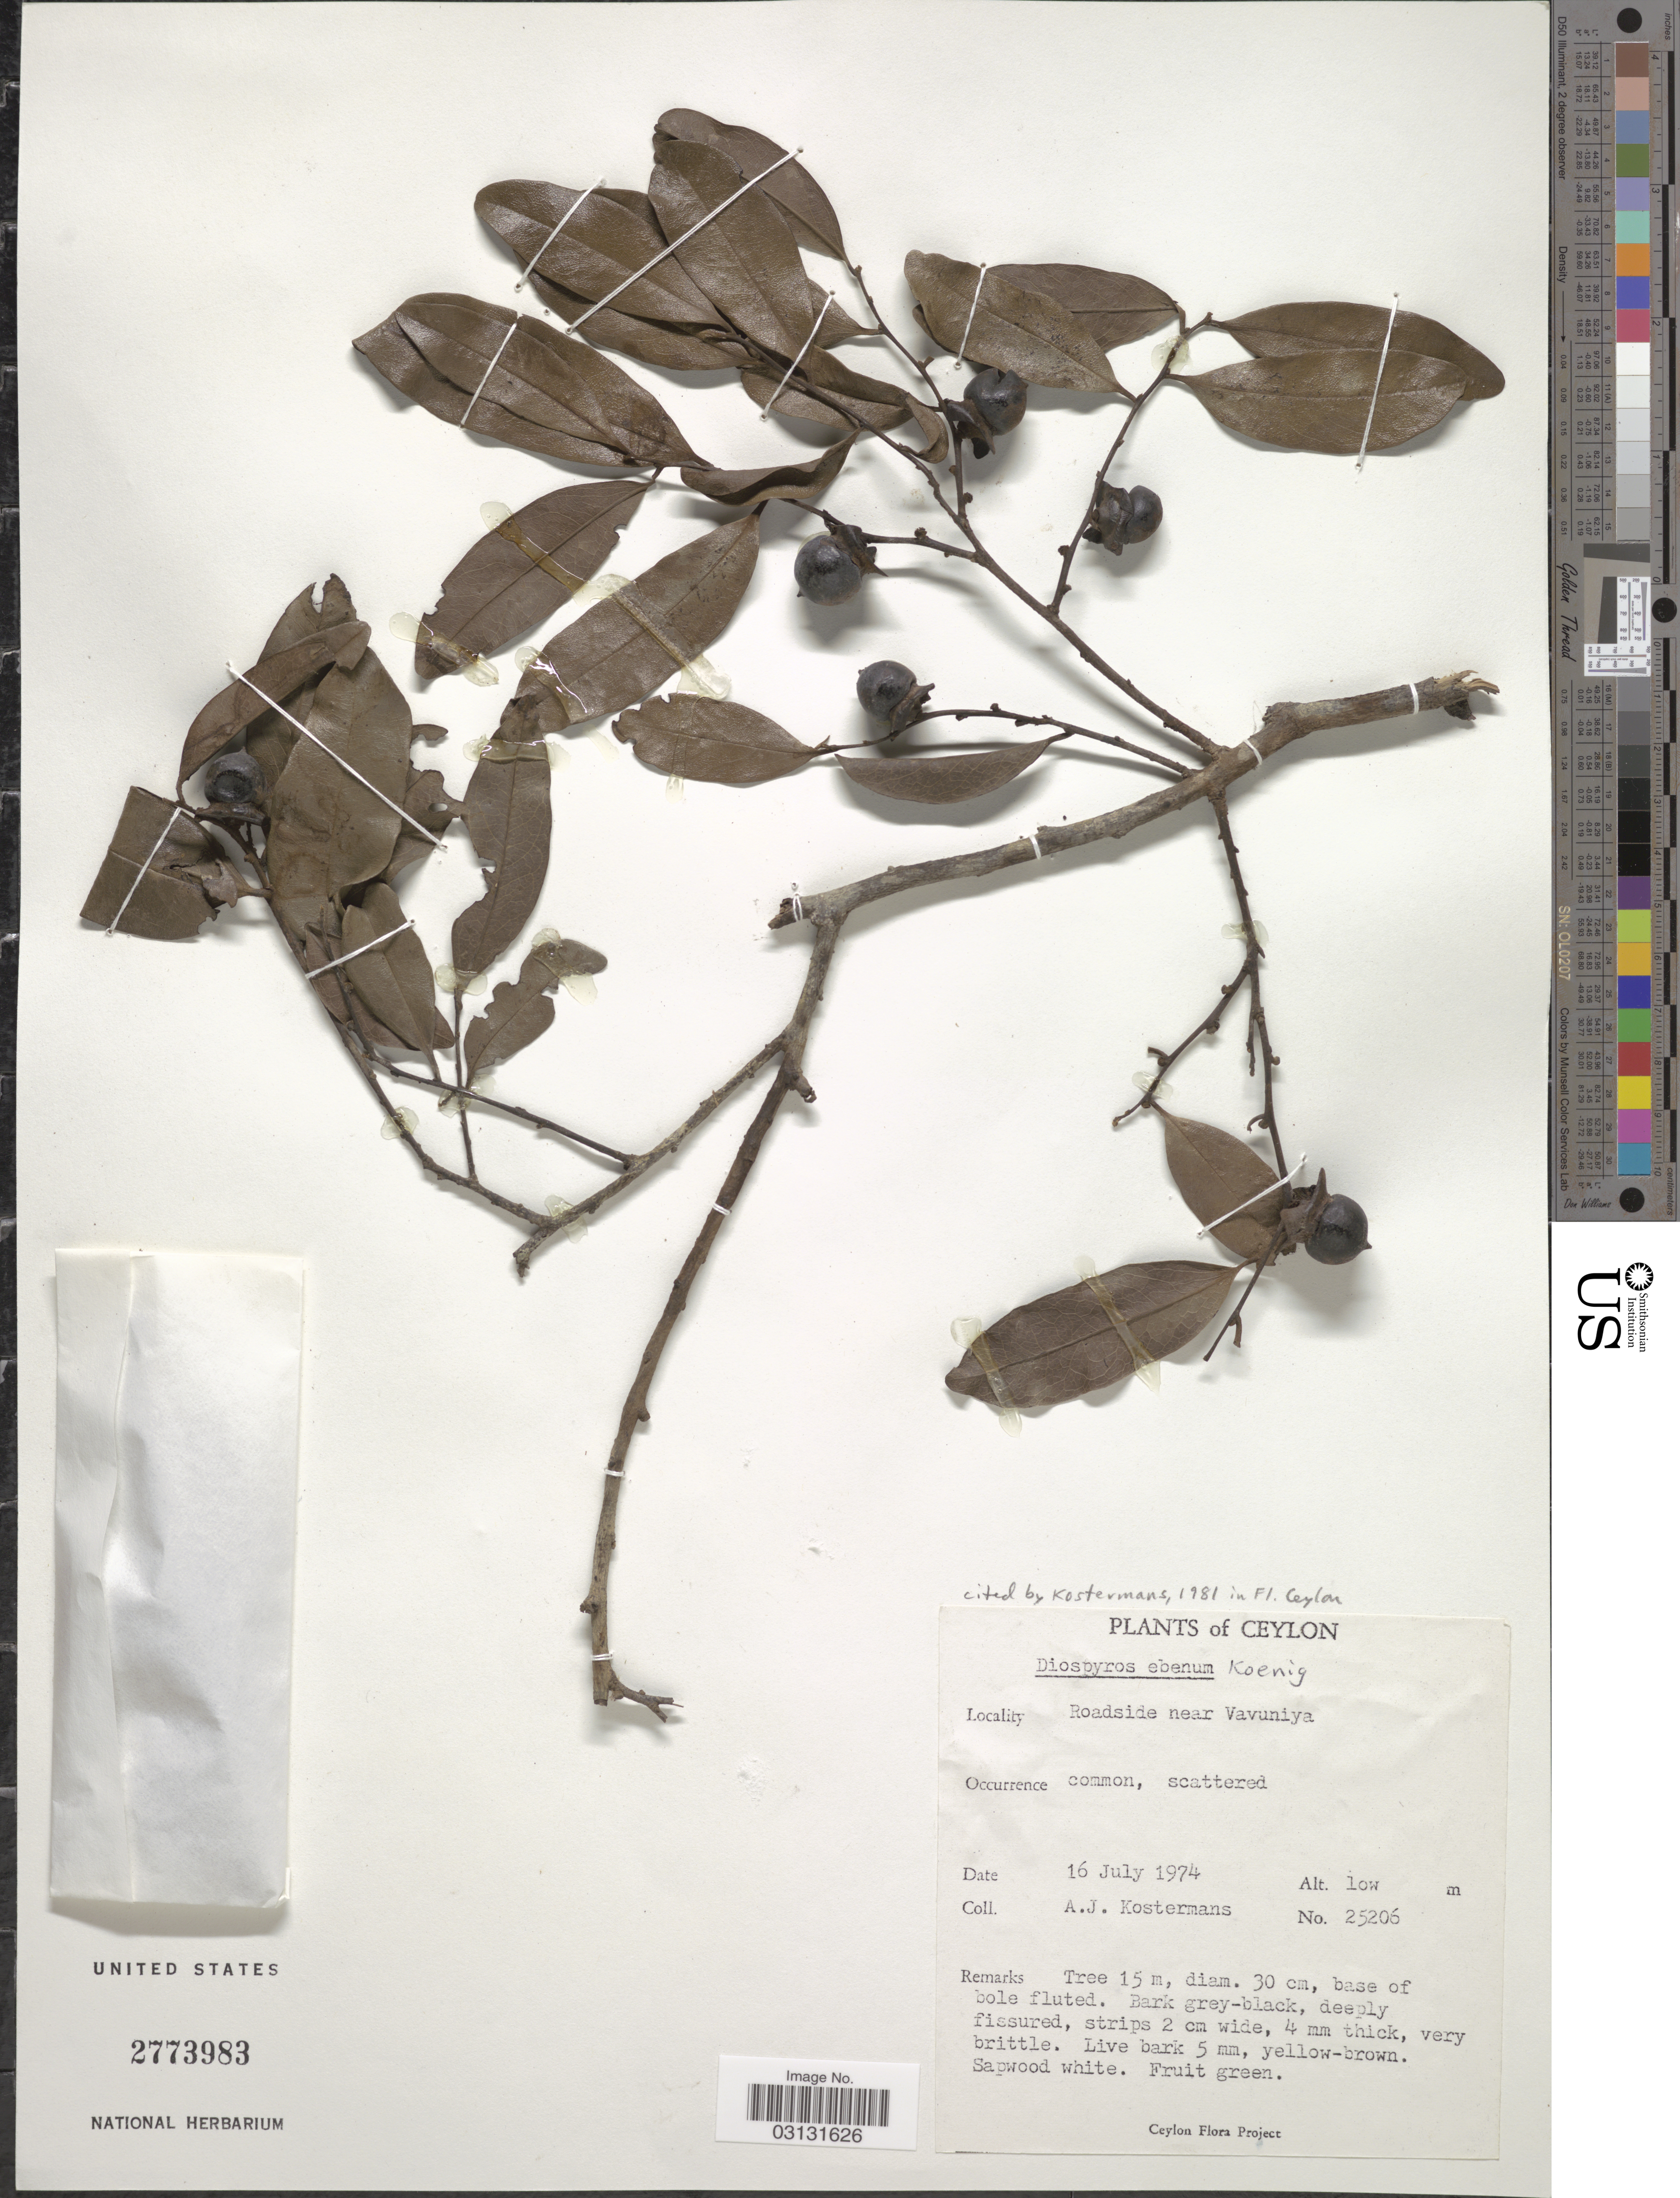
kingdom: Plantae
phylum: Tracheophyta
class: Magnoliopsida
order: Ericales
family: Ebenaceae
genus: Diospyros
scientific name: Diospyros ebenum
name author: J. Koenig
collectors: A. J. G. Kostermans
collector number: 25206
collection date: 1974-07-16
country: Sri Lanka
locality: Ceylon. Roadside near Vavuniya.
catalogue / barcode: US 2773983